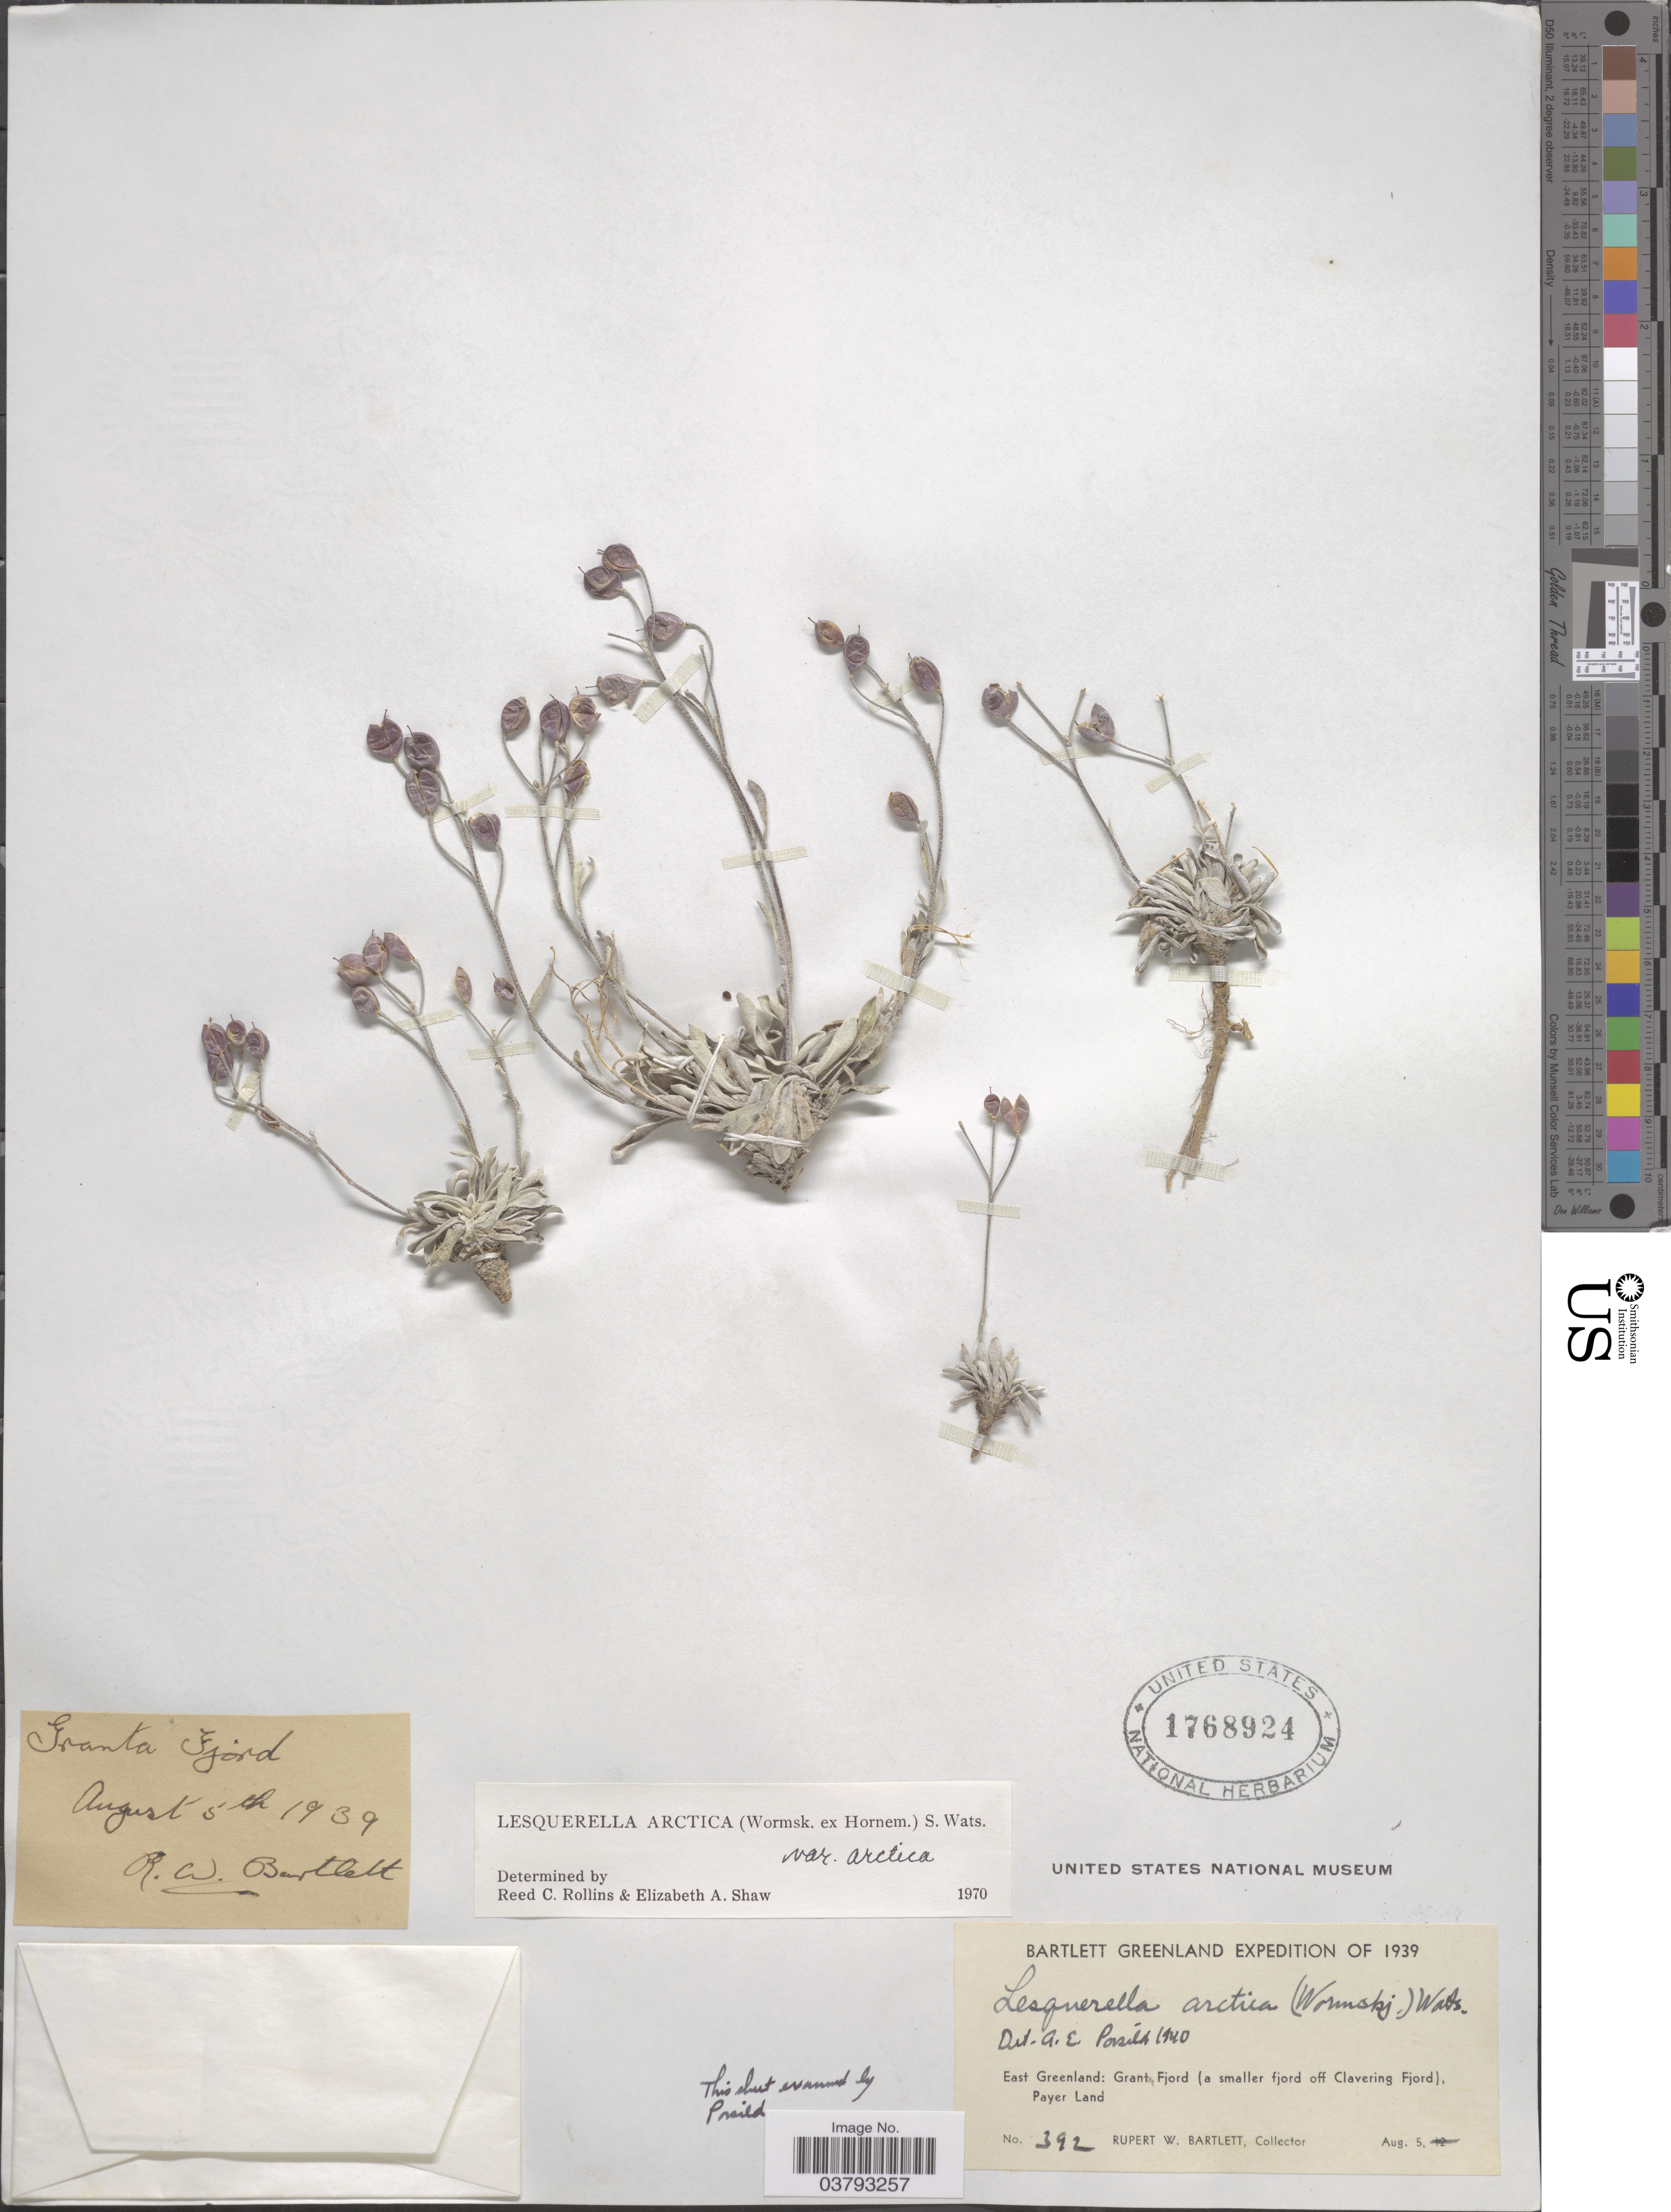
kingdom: Plantae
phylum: Tracheophyta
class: Magnoliopsida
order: Brassicales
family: Brassicaceae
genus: Lesquerella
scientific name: Lesquerella arctica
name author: (Wormsk. ex Hornem.) S. Watson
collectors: R. W. Bartlett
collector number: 392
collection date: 1939-08-05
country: Greenland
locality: East Greenland: Granta Fjord (a smaller fjord off Clavering Fjord), Payer Land.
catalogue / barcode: US 1768924